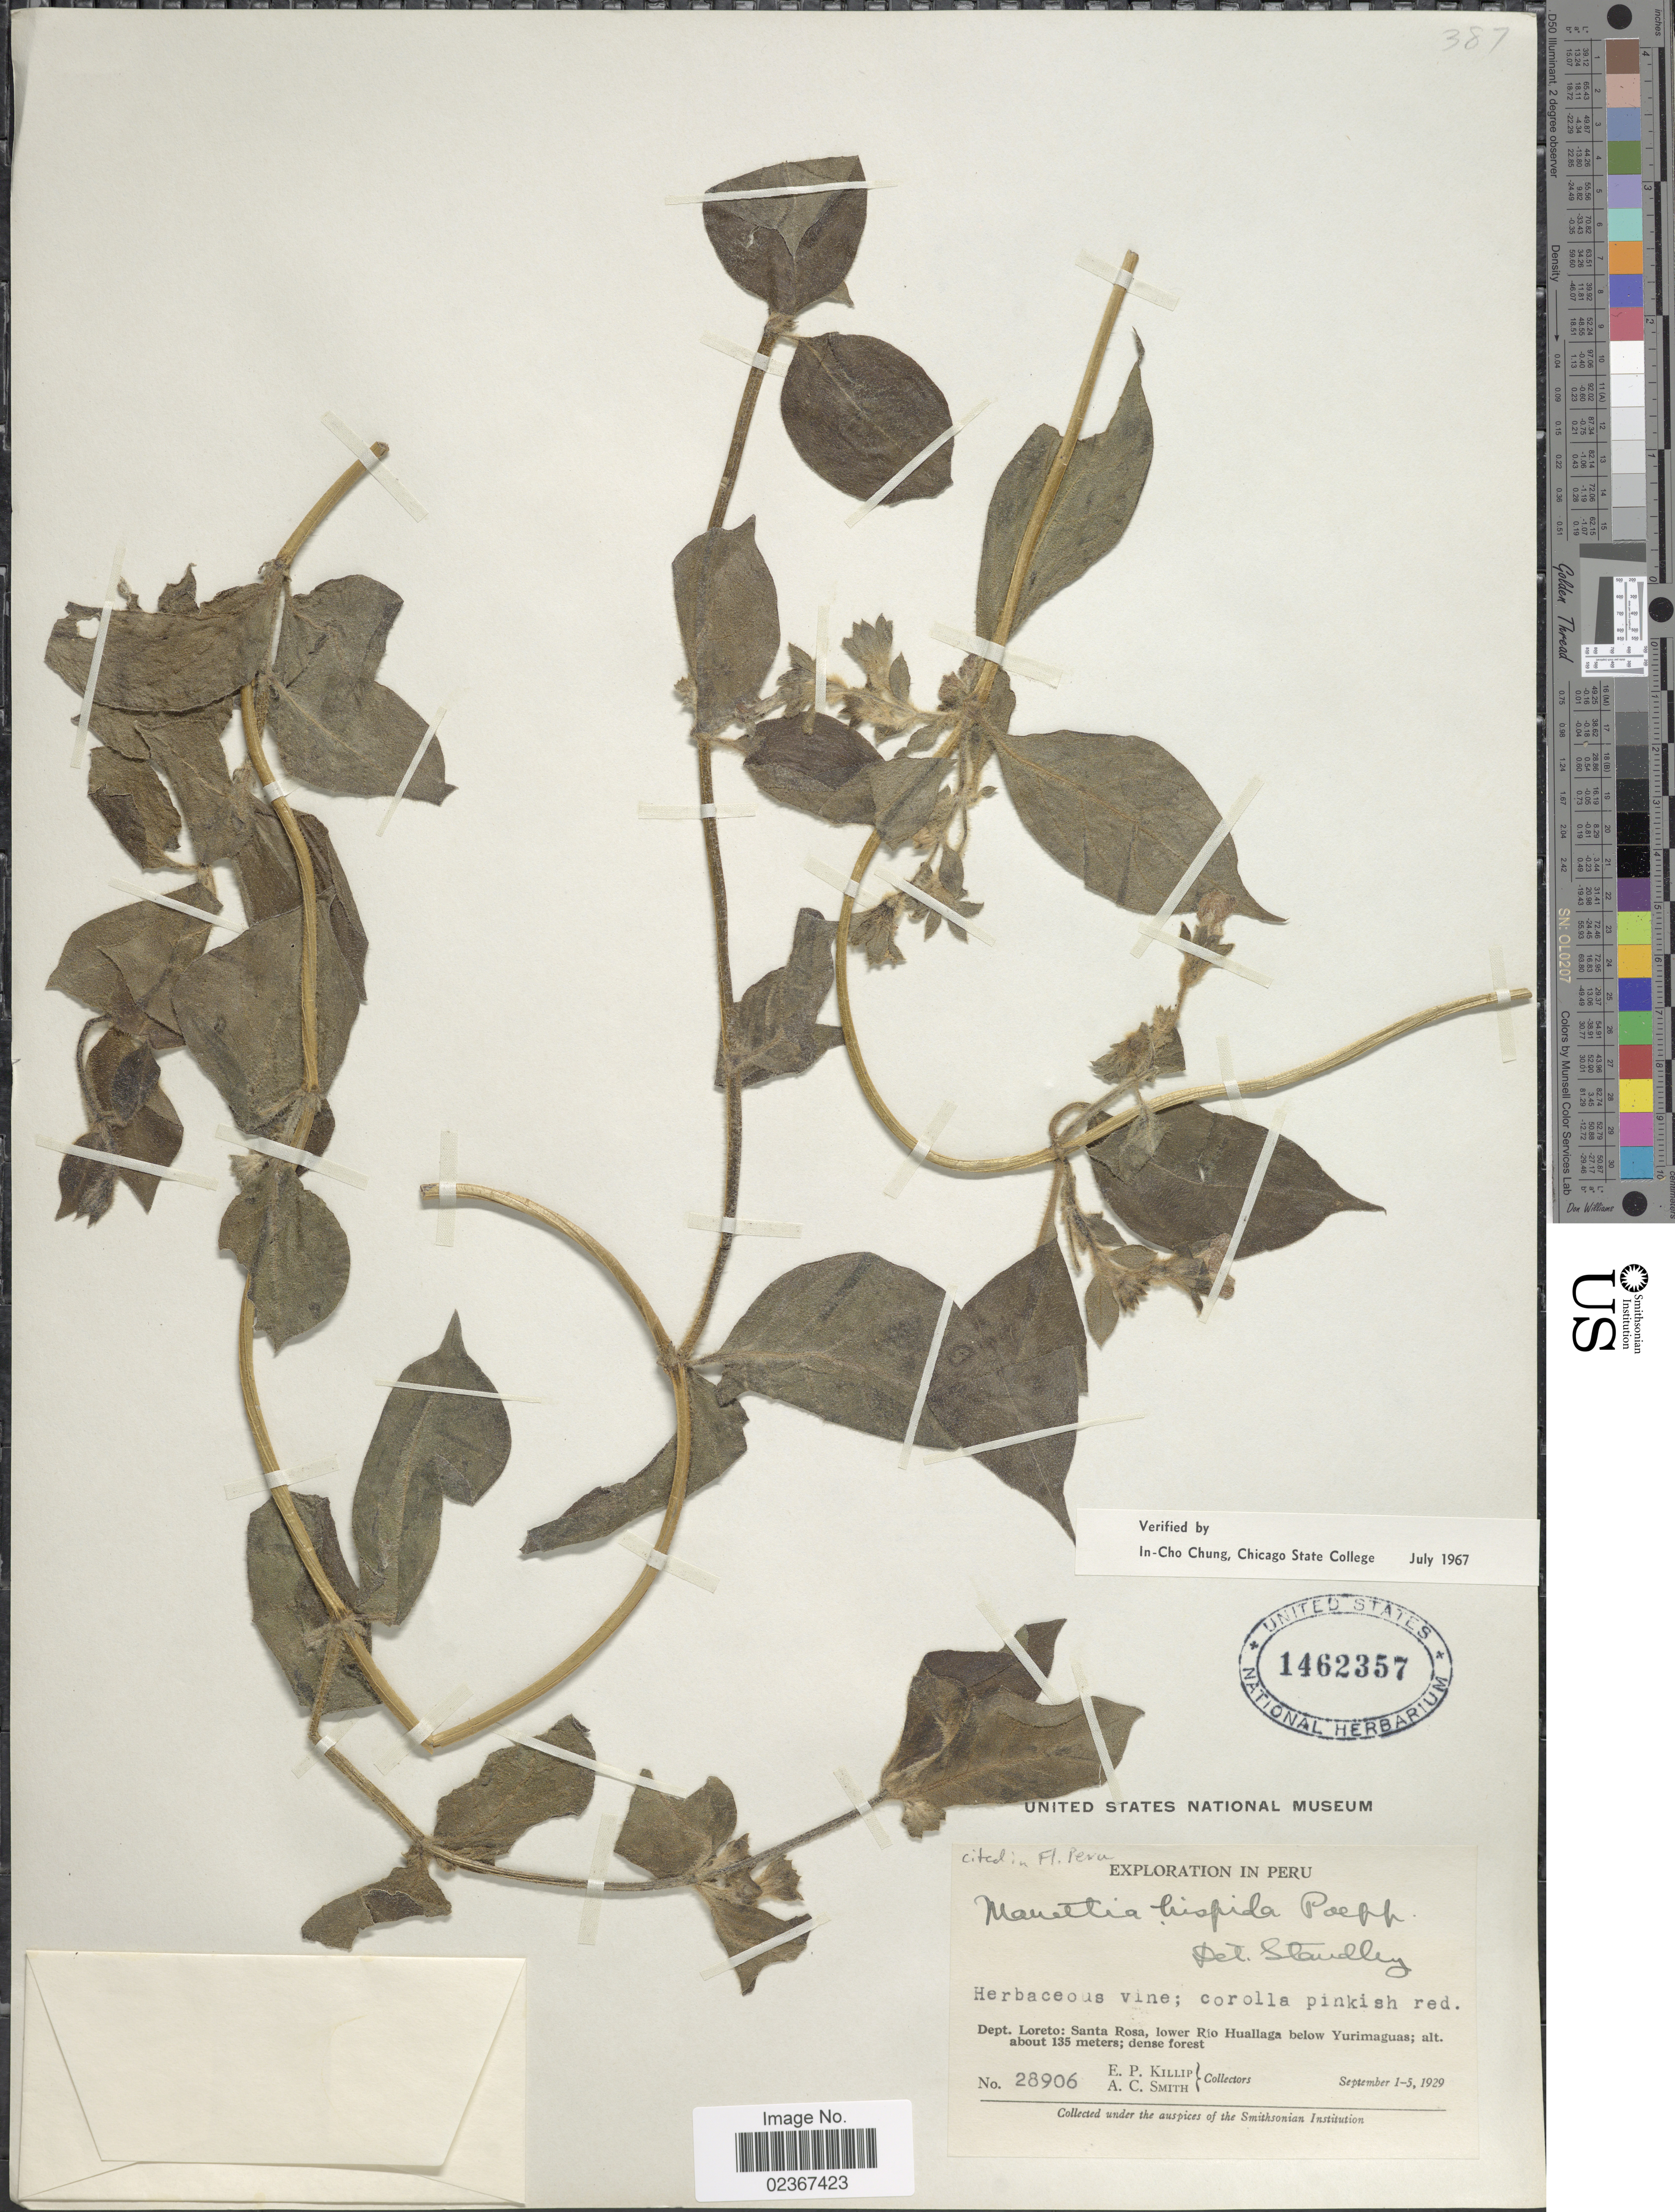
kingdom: Plantae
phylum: Tracheophyta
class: Magnoliopsida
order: Gentianales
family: Rubiaceae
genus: Manettia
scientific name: Manettia hispida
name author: Poepp.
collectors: E. P. Killip & A. C. Smith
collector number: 28906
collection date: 1929-09-01/1929-09-05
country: Peru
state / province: Loreto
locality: Santa Rosa, lower Rio Huallaga below Yurimaguas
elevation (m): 135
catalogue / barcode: US 1462357